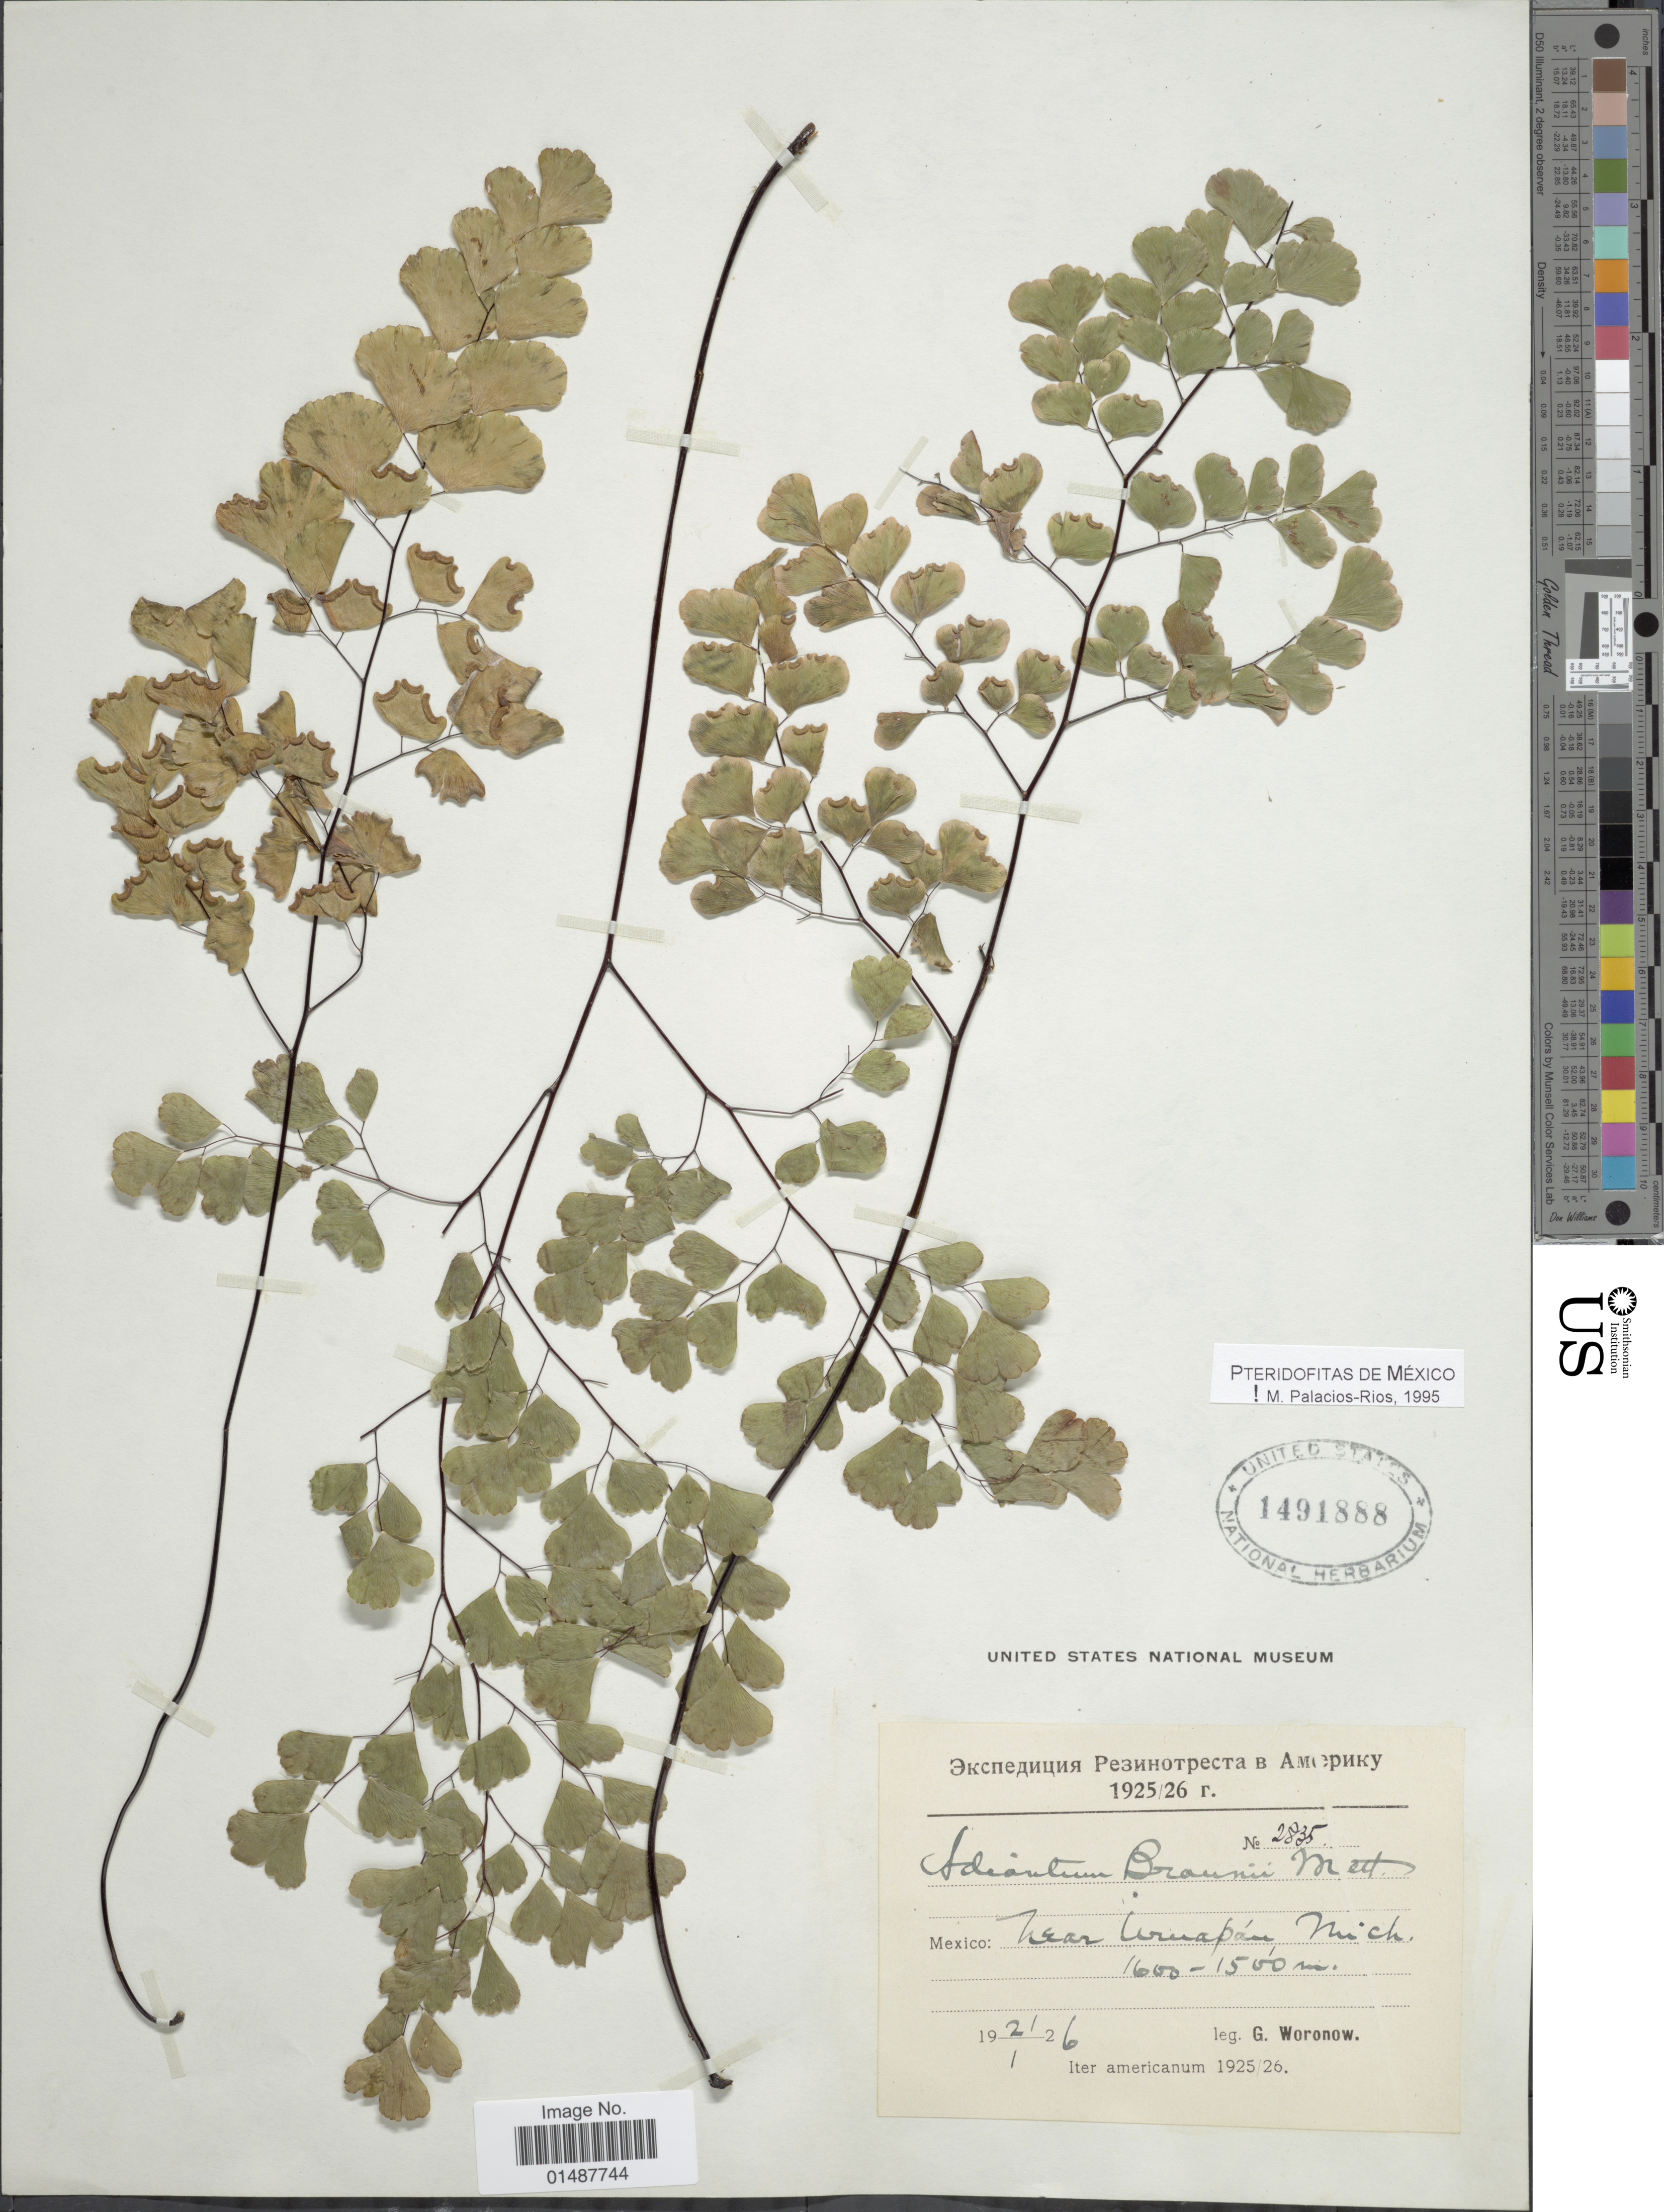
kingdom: Plantae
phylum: Tracheophyta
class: Polypodiopsida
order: Polypodiales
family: Pteridaceae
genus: Adiantum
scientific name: Adiantum braunii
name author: Mett. ex Kuhn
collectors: G. Woronow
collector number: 2835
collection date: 1926-01-21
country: Mexico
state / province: Michoacán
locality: Near Uruapan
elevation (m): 1500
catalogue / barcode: US 1491888